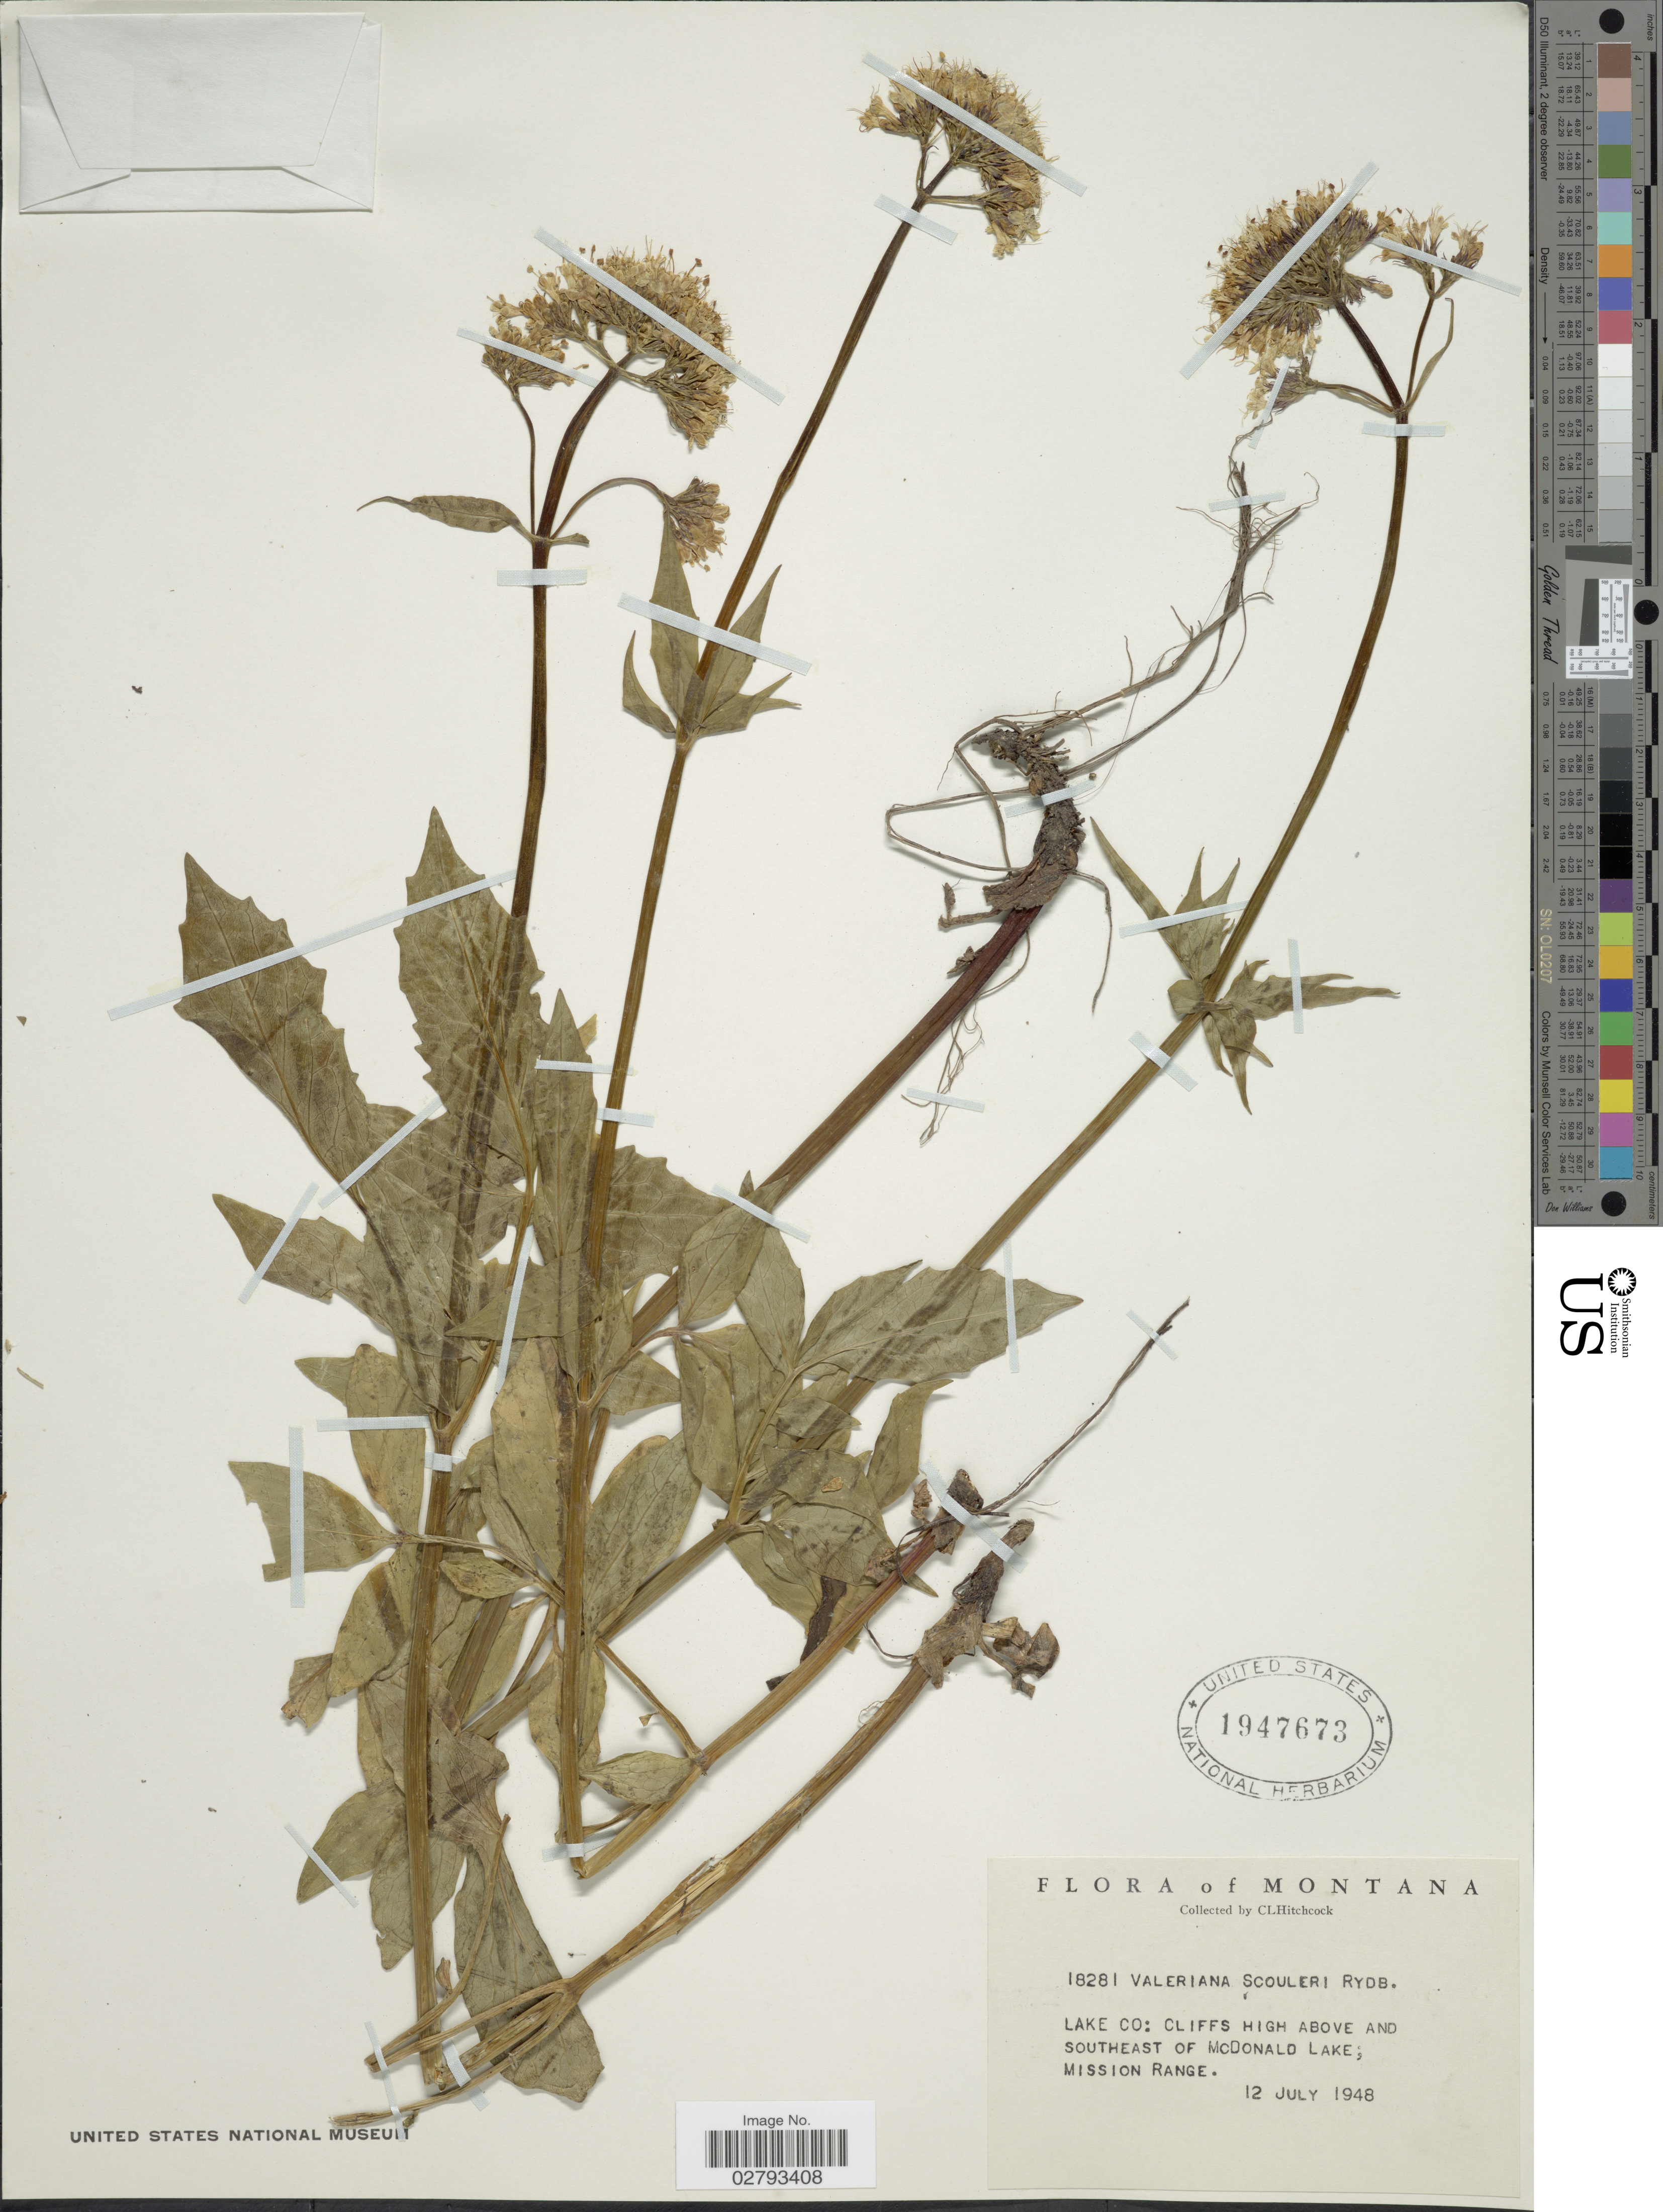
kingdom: Plantae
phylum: Tracheophyta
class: Magnoliopsida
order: Dipsacales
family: Caprifoliaceae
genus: Valeriana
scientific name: Valeriana scouleri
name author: Rydb.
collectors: C. L. Hitchcock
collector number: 18281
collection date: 1948-07-12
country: United States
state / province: Montana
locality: Lake Co: Cliffs high above and southeast of McDonald Lake; Mission Range.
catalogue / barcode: US 1947673